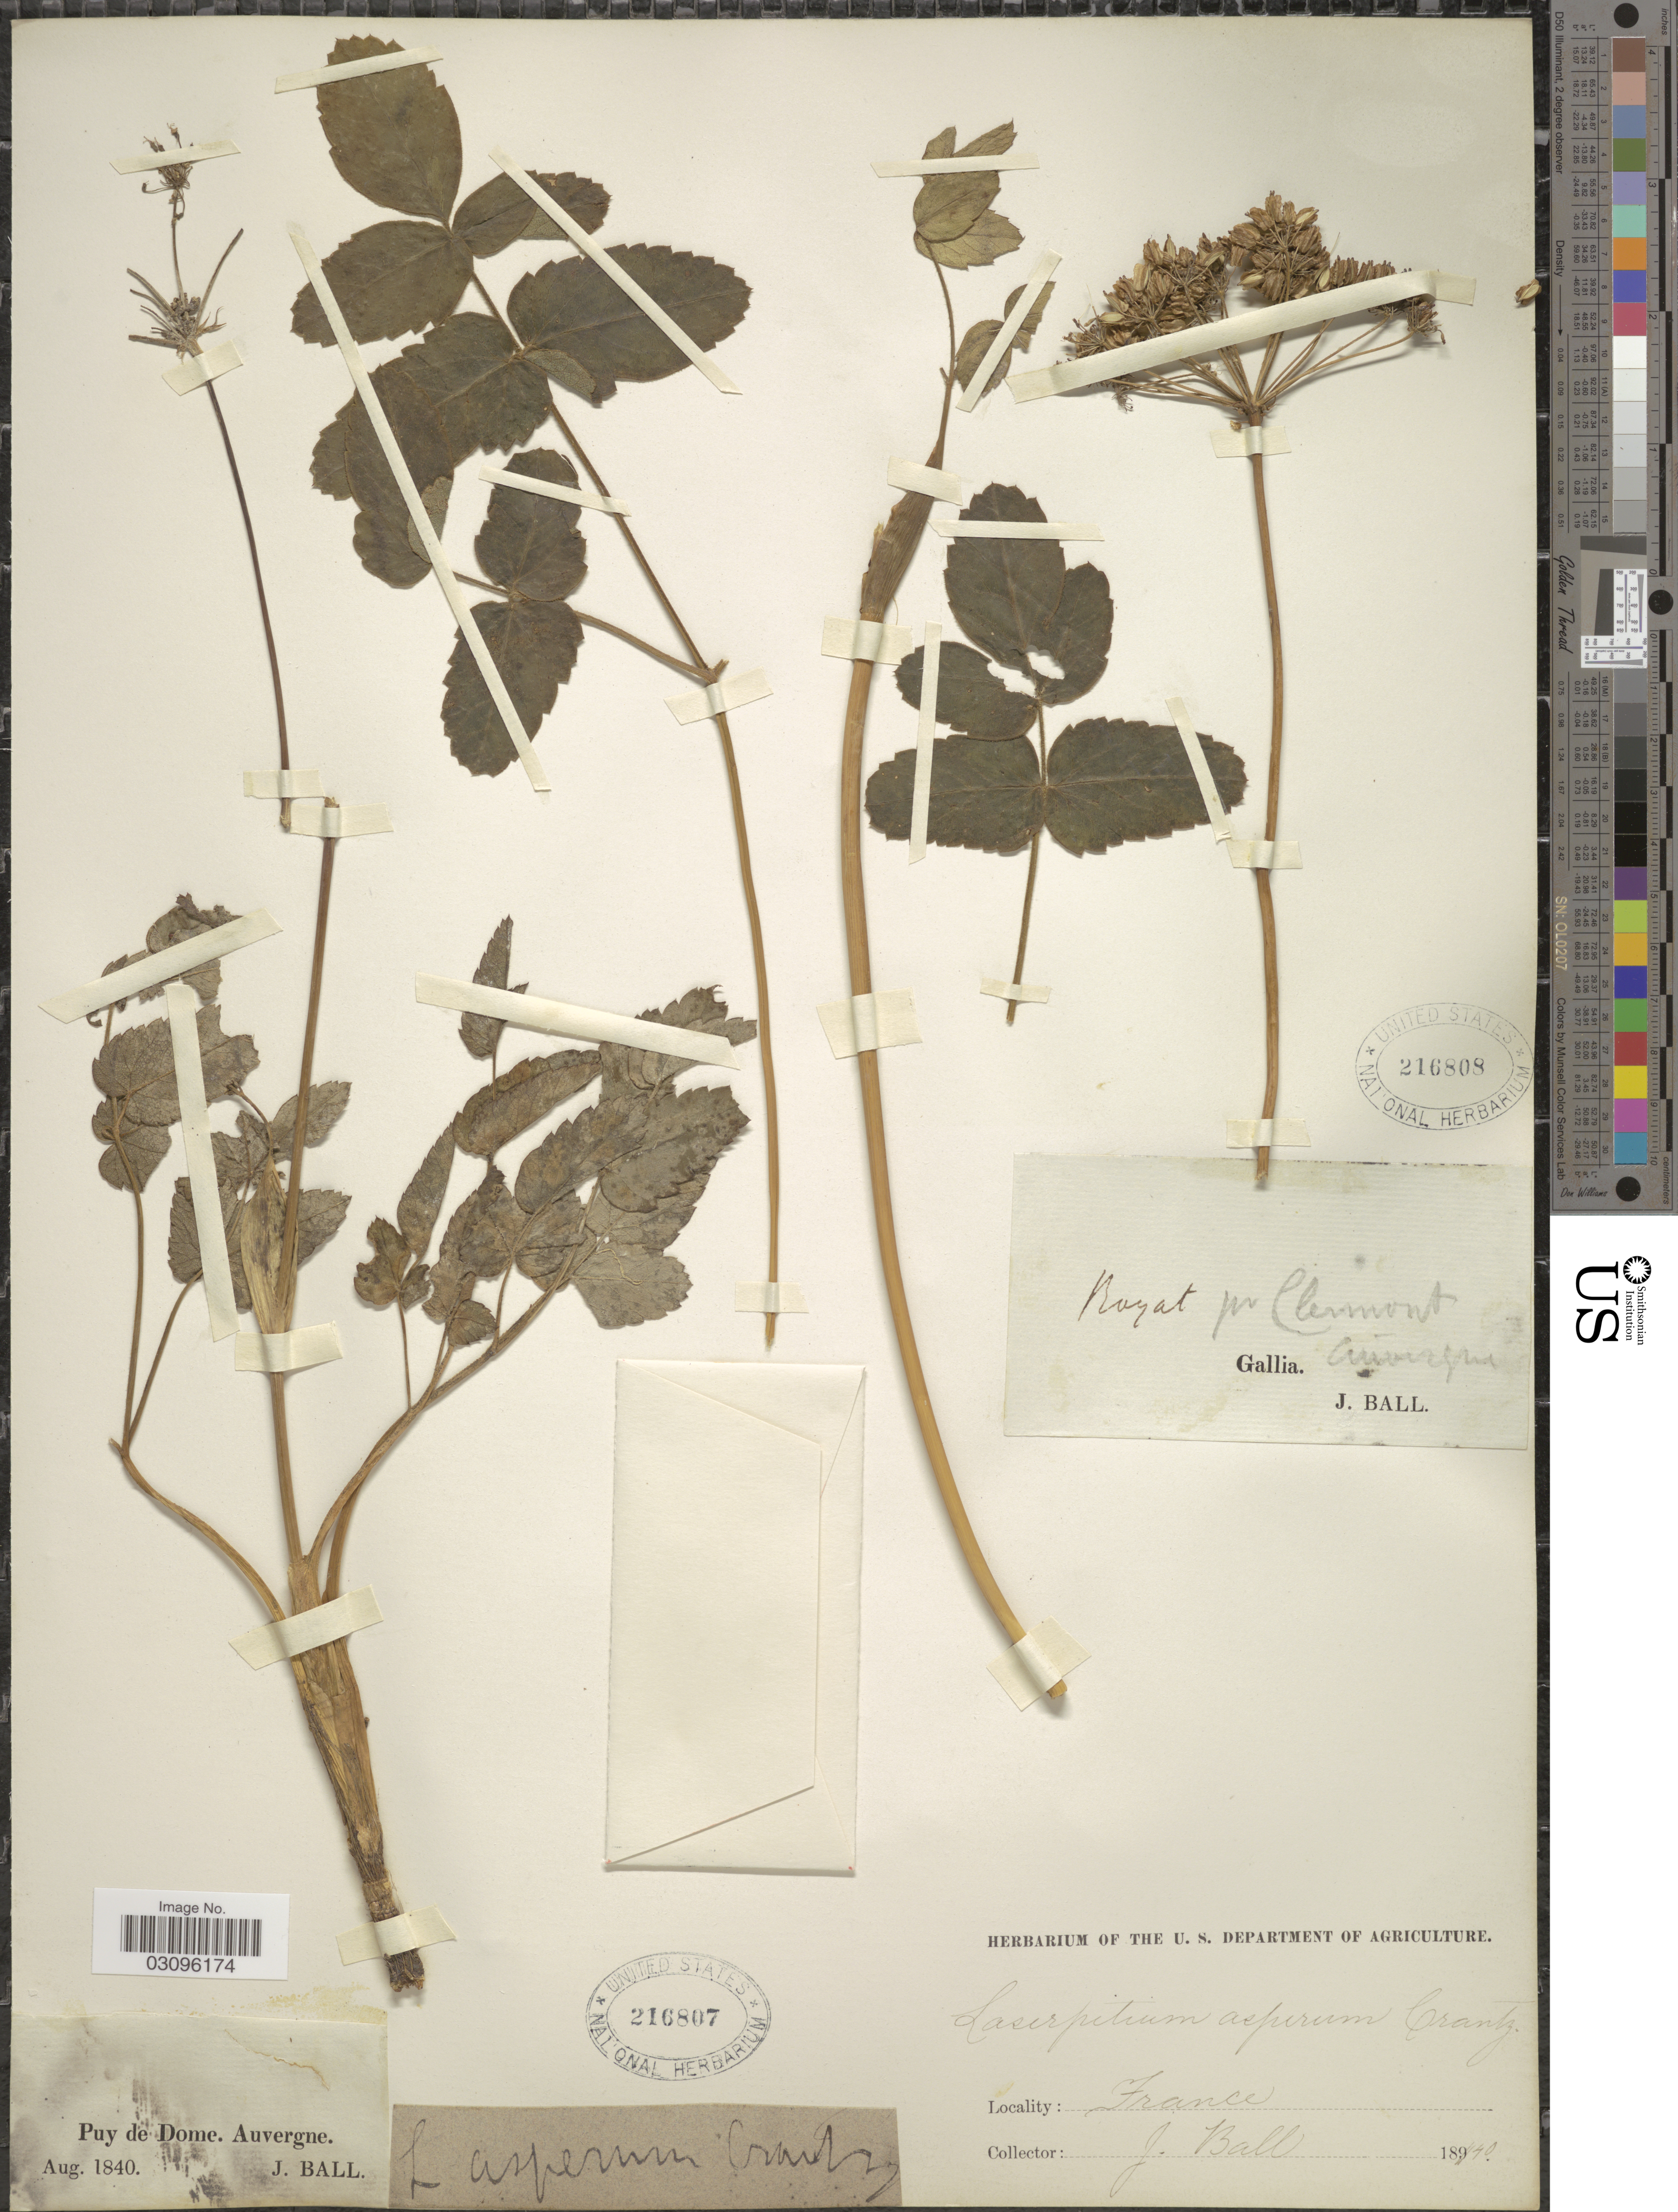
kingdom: Plantae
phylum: Tracheophyta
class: Magnoliopsida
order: Apiales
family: Apiaceae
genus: Laserpitium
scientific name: Laserpitium asperum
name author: Crantz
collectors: J. Ball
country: France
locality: Gallia. Royat pr Clermont.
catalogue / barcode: US 216808-2